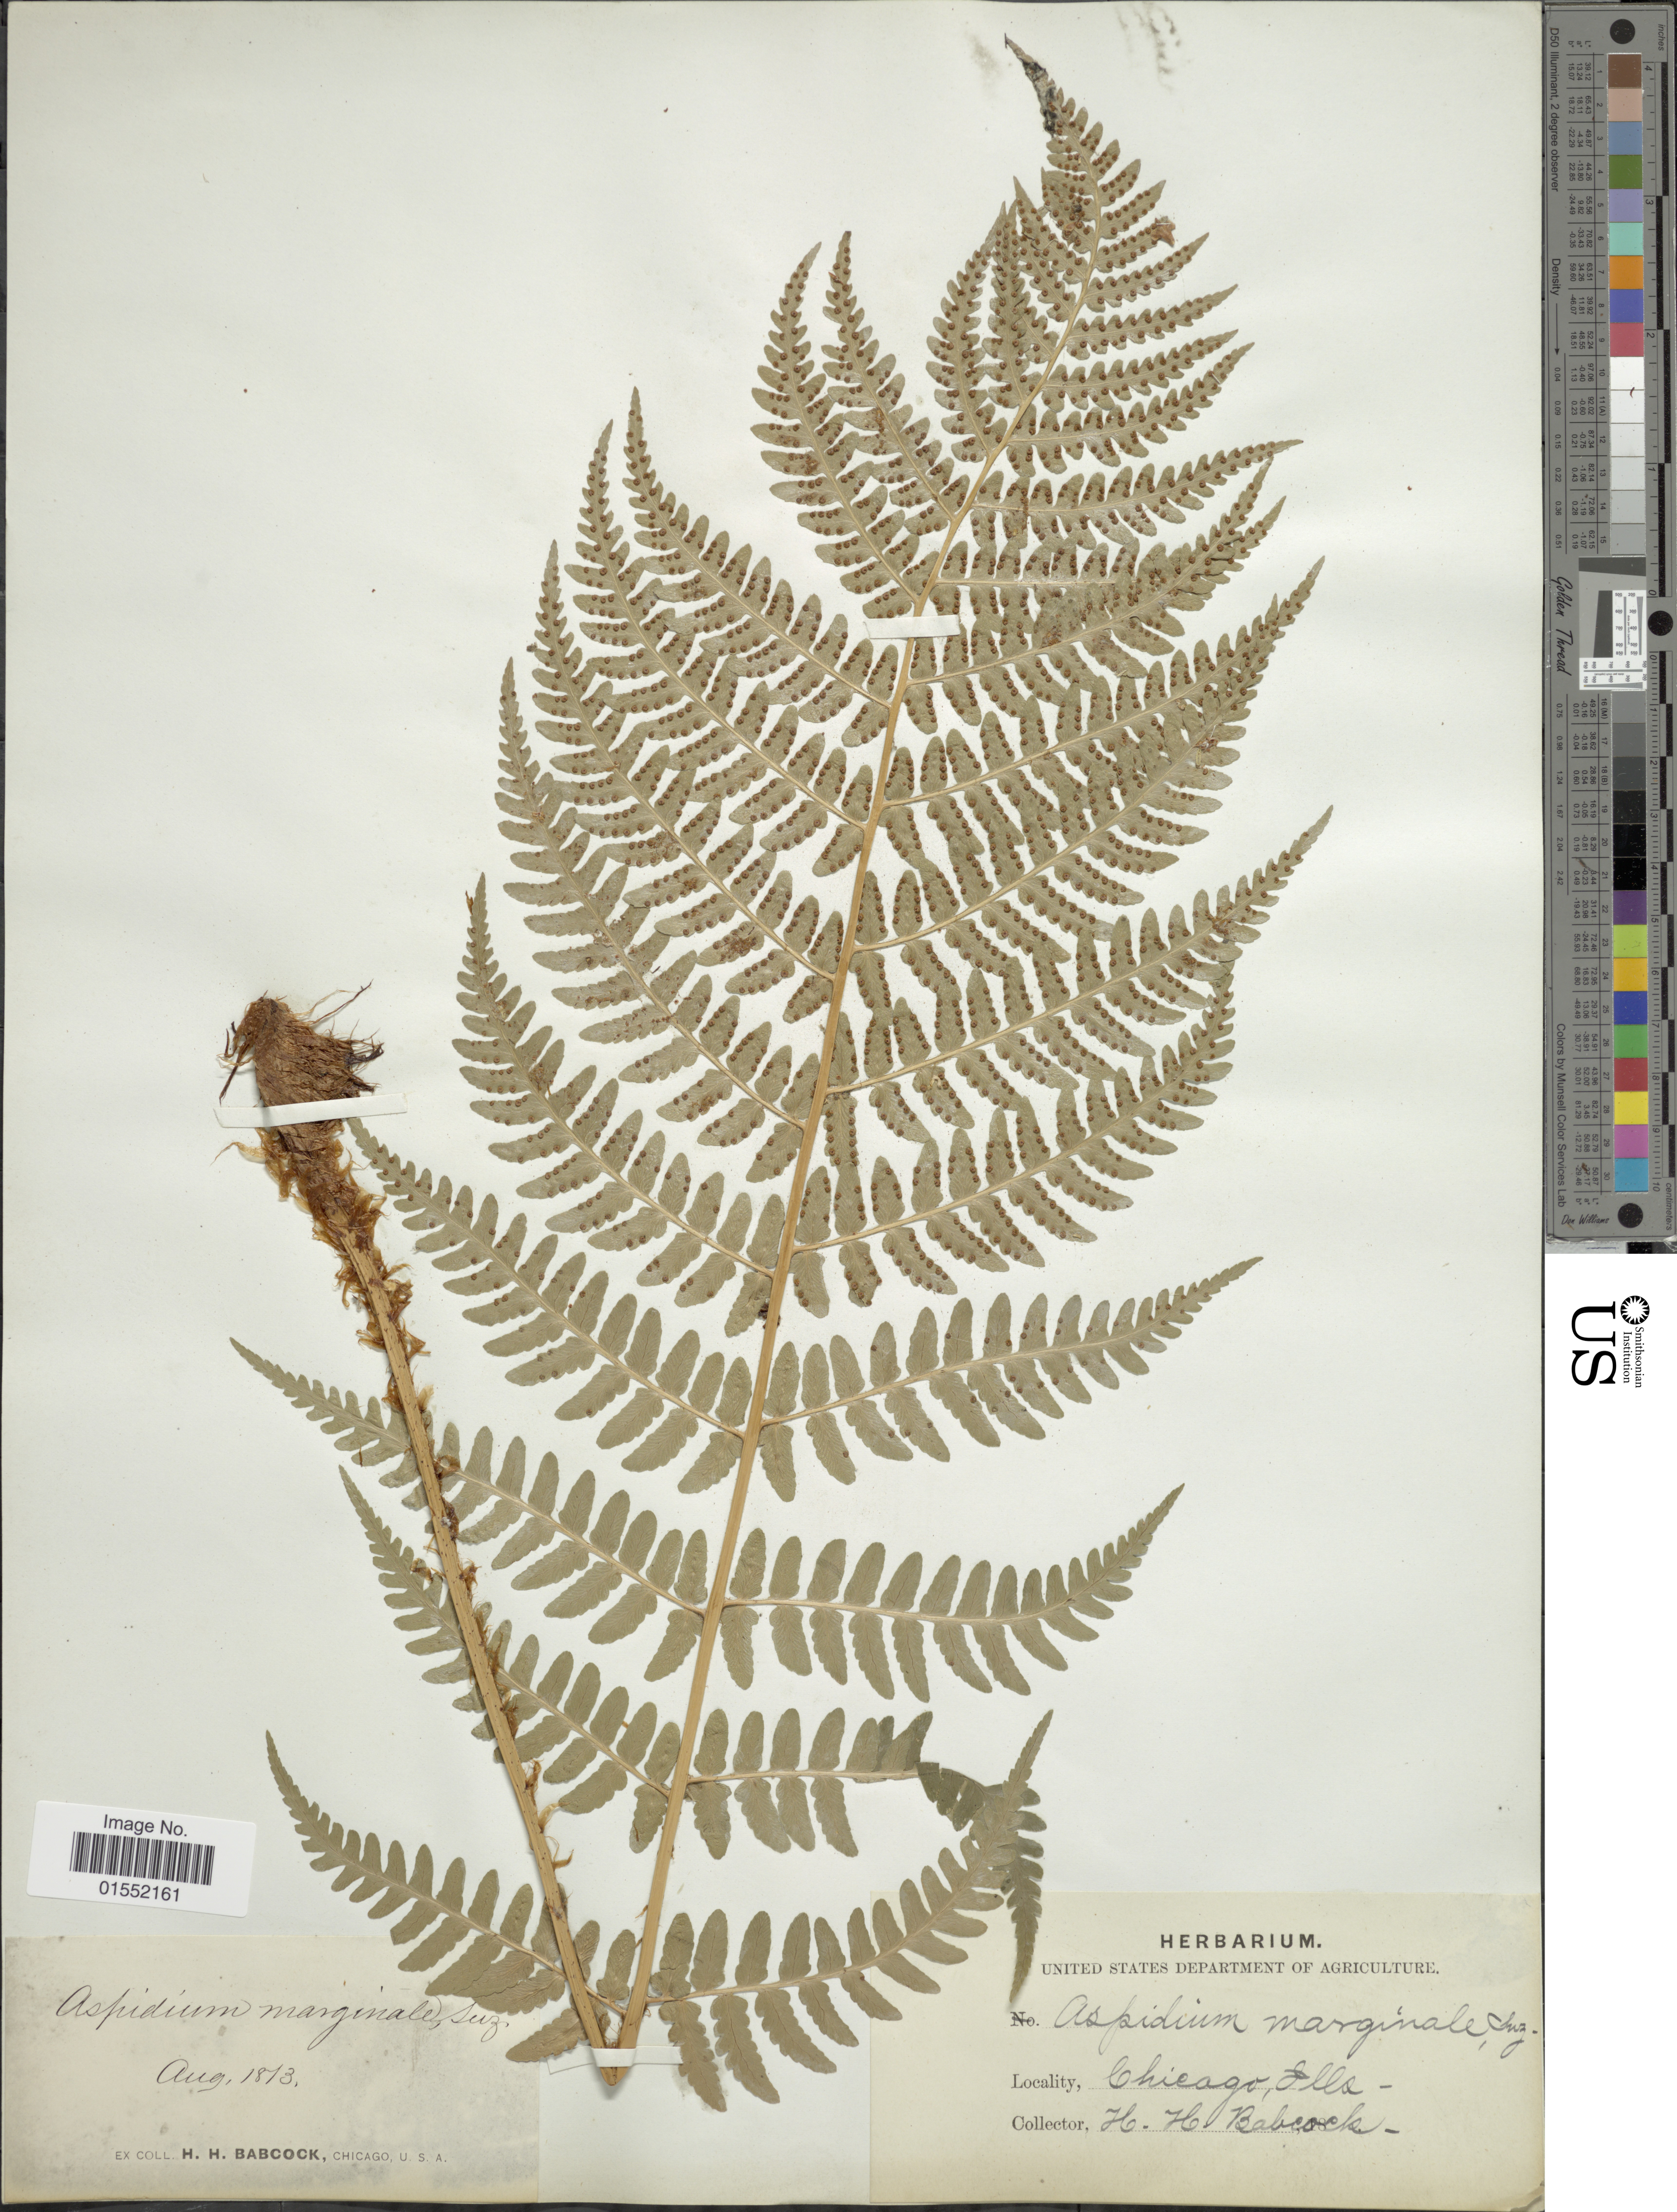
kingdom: Plantae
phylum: Tracheophyta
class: Polypodiopsida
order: Polypodiales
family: Dryopteridaceae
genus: Dryopteris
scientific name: Dryopteris marginalis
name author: (L.) A. Gray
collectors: H. Babcock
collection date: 1813-08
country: United States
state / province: Illinois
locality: Chicago